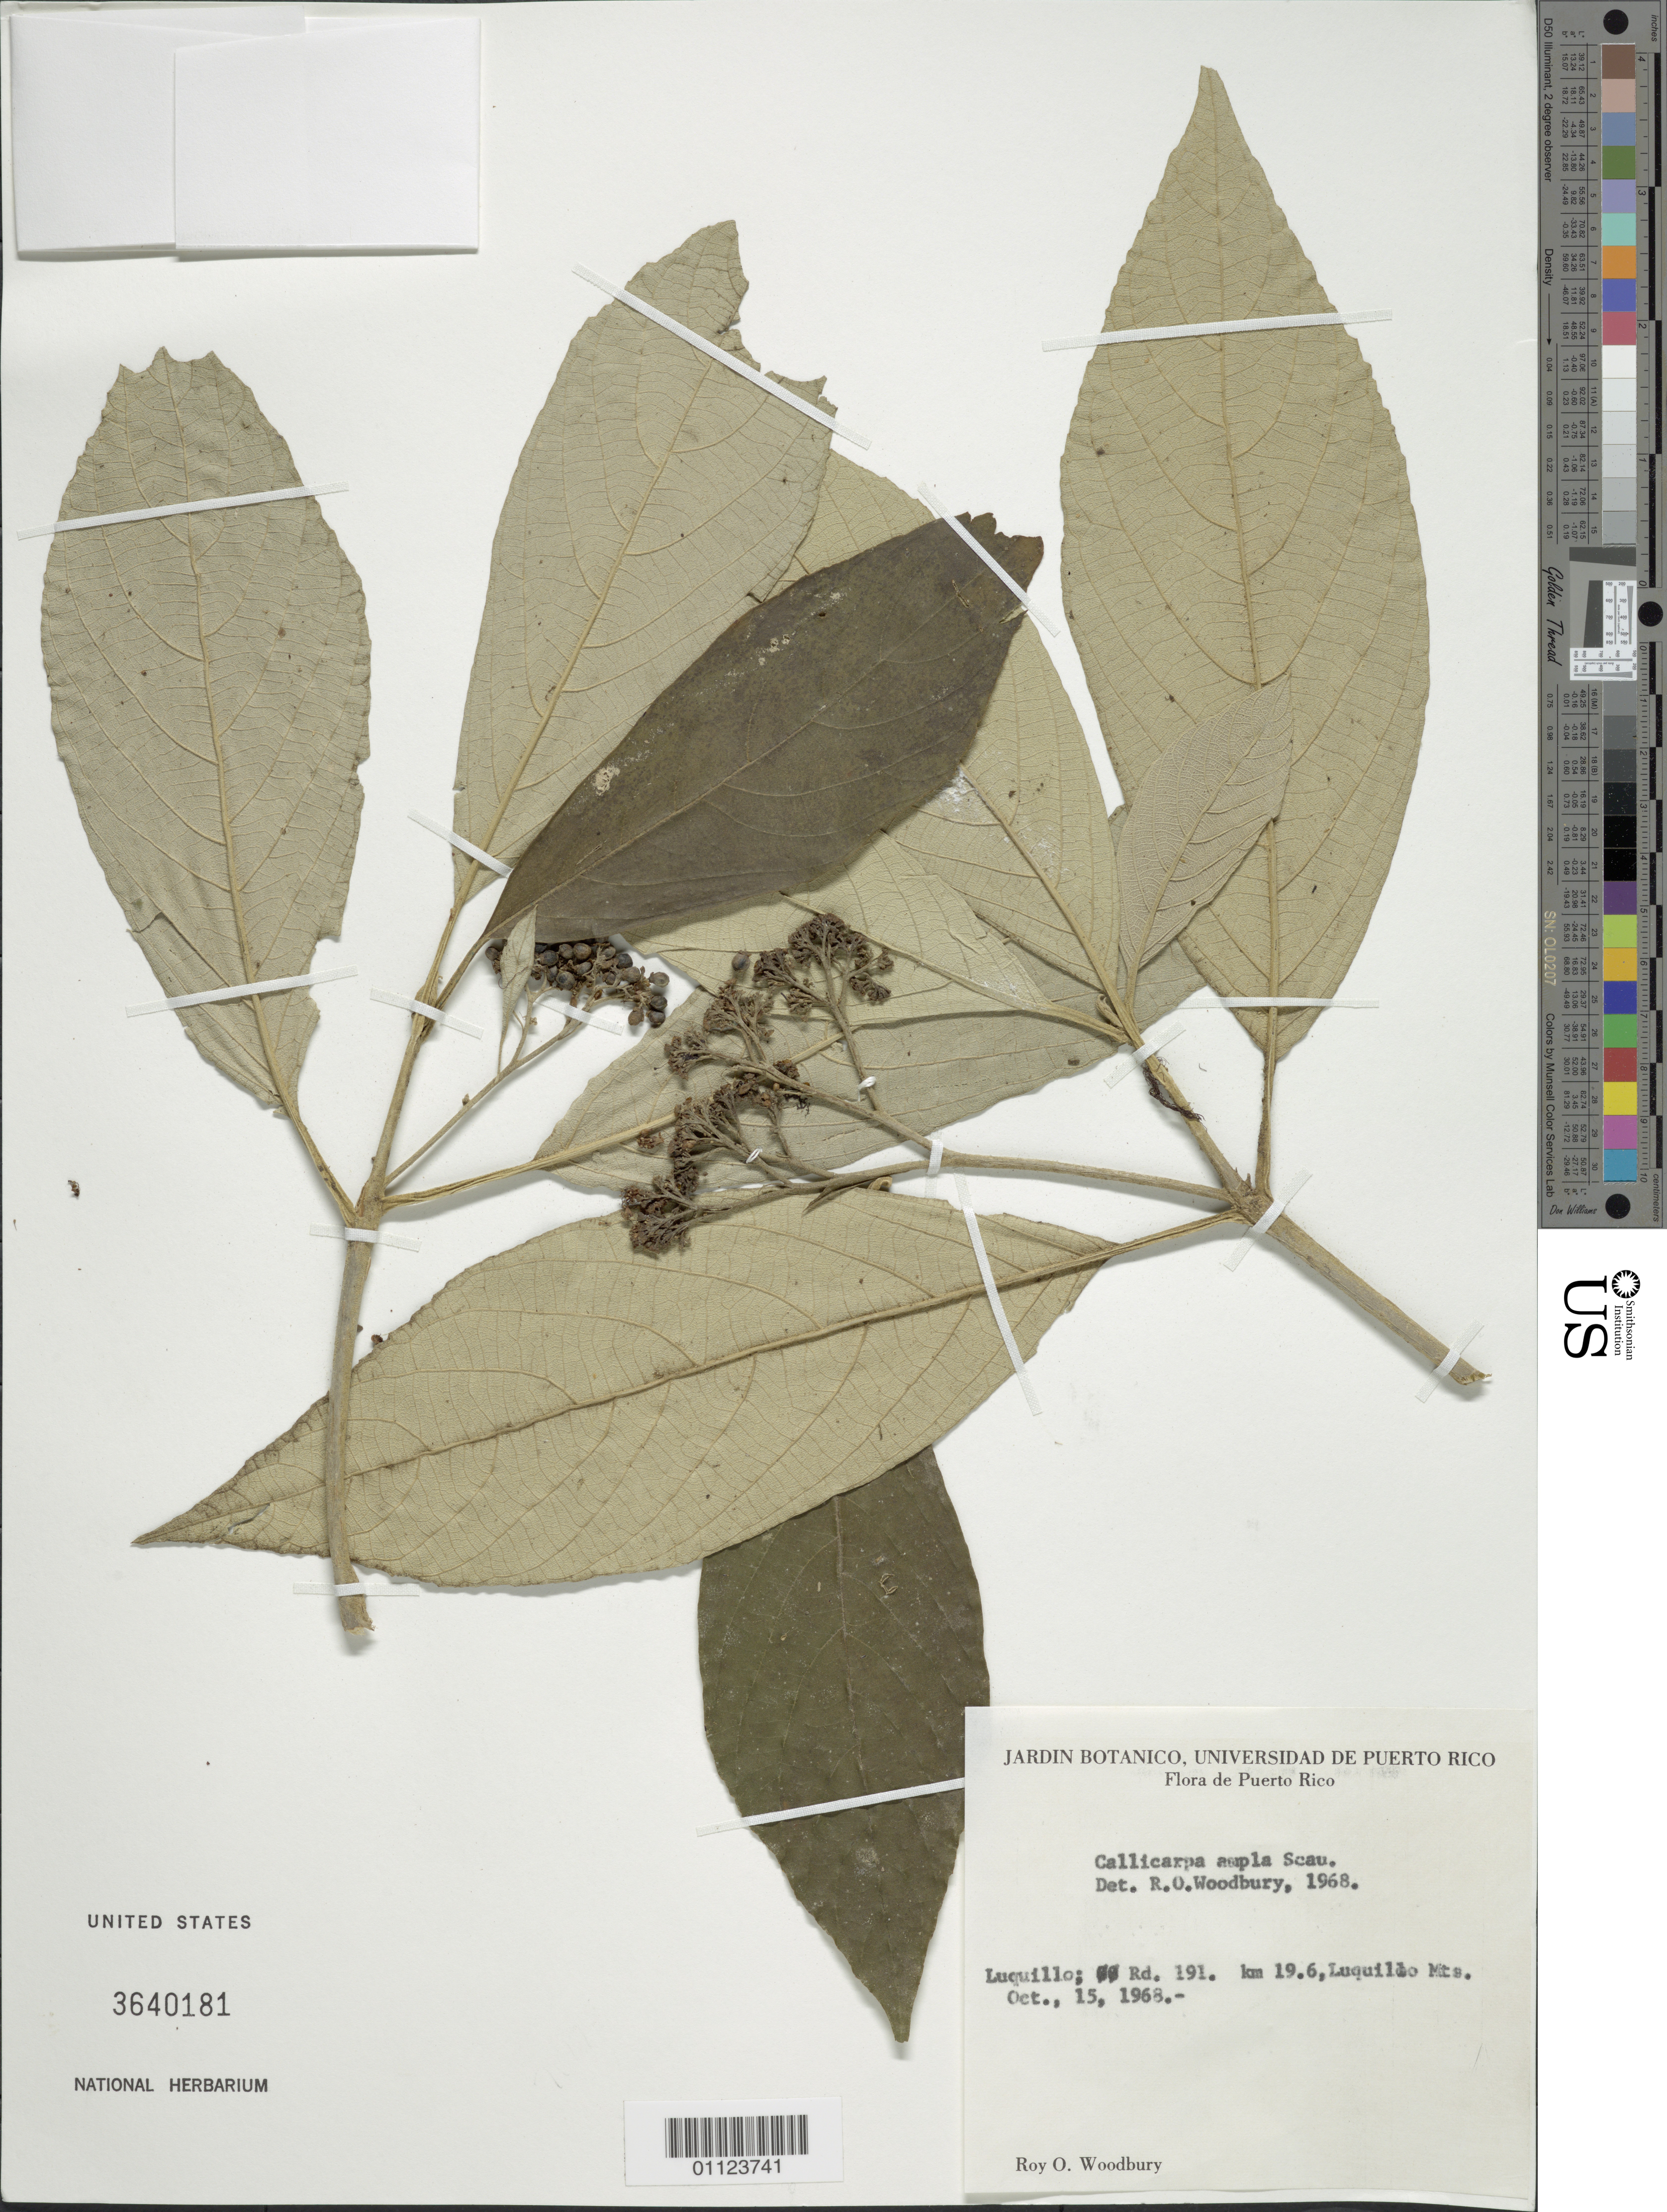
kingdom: Plantae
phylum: Tracheophyta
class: Magnoliopsida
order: Lamiales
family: Lamiaceae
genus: Callicarpa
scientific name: Callicarpa ampla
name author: Schauer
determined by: Woodbury, R. O.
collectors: R. O. Woodbury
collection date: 1968-10-15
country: Puerto Rico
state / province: Luquillo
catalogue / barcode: US 3640181